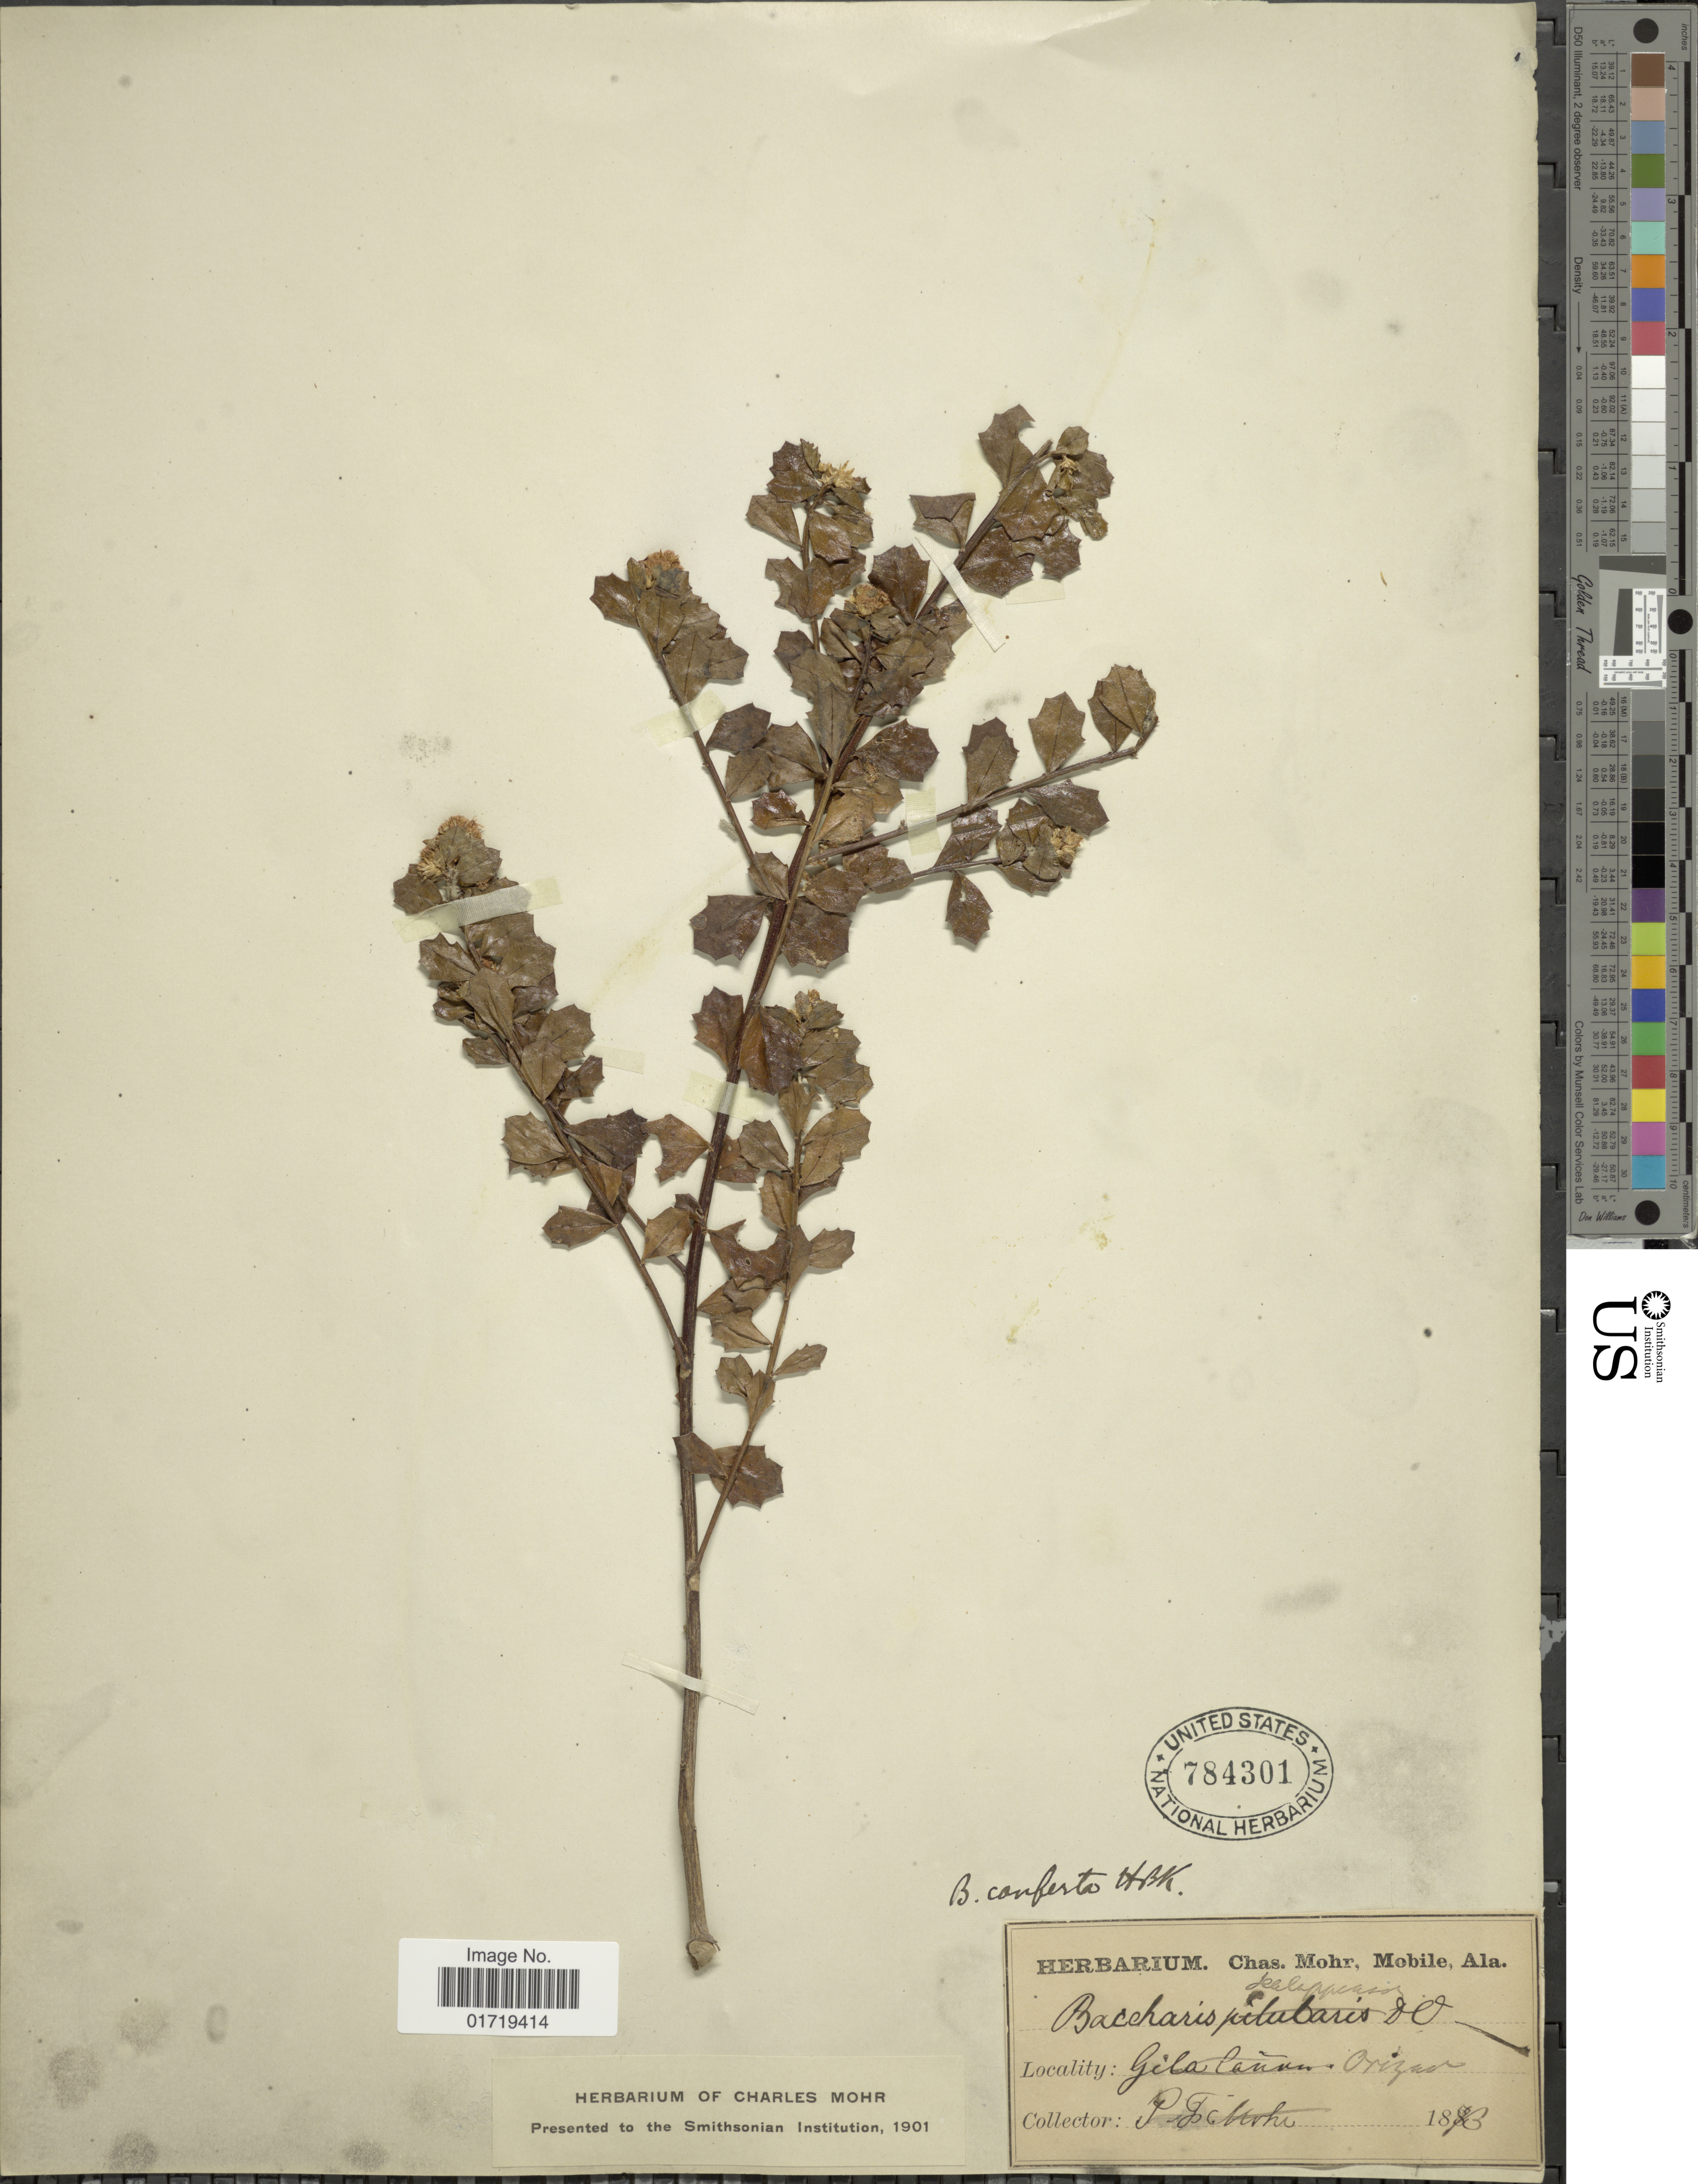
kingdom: Plantae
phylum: Tracheophyta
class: Magnoliopsida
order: Asterales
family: Asteraceae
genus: Baccharis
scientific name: Baccharis conferta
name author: Kunth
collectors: P. F. Mohr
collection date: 1873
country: United States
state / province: Arizona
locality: Gila Canyon, Orizor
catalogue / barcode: US 784301